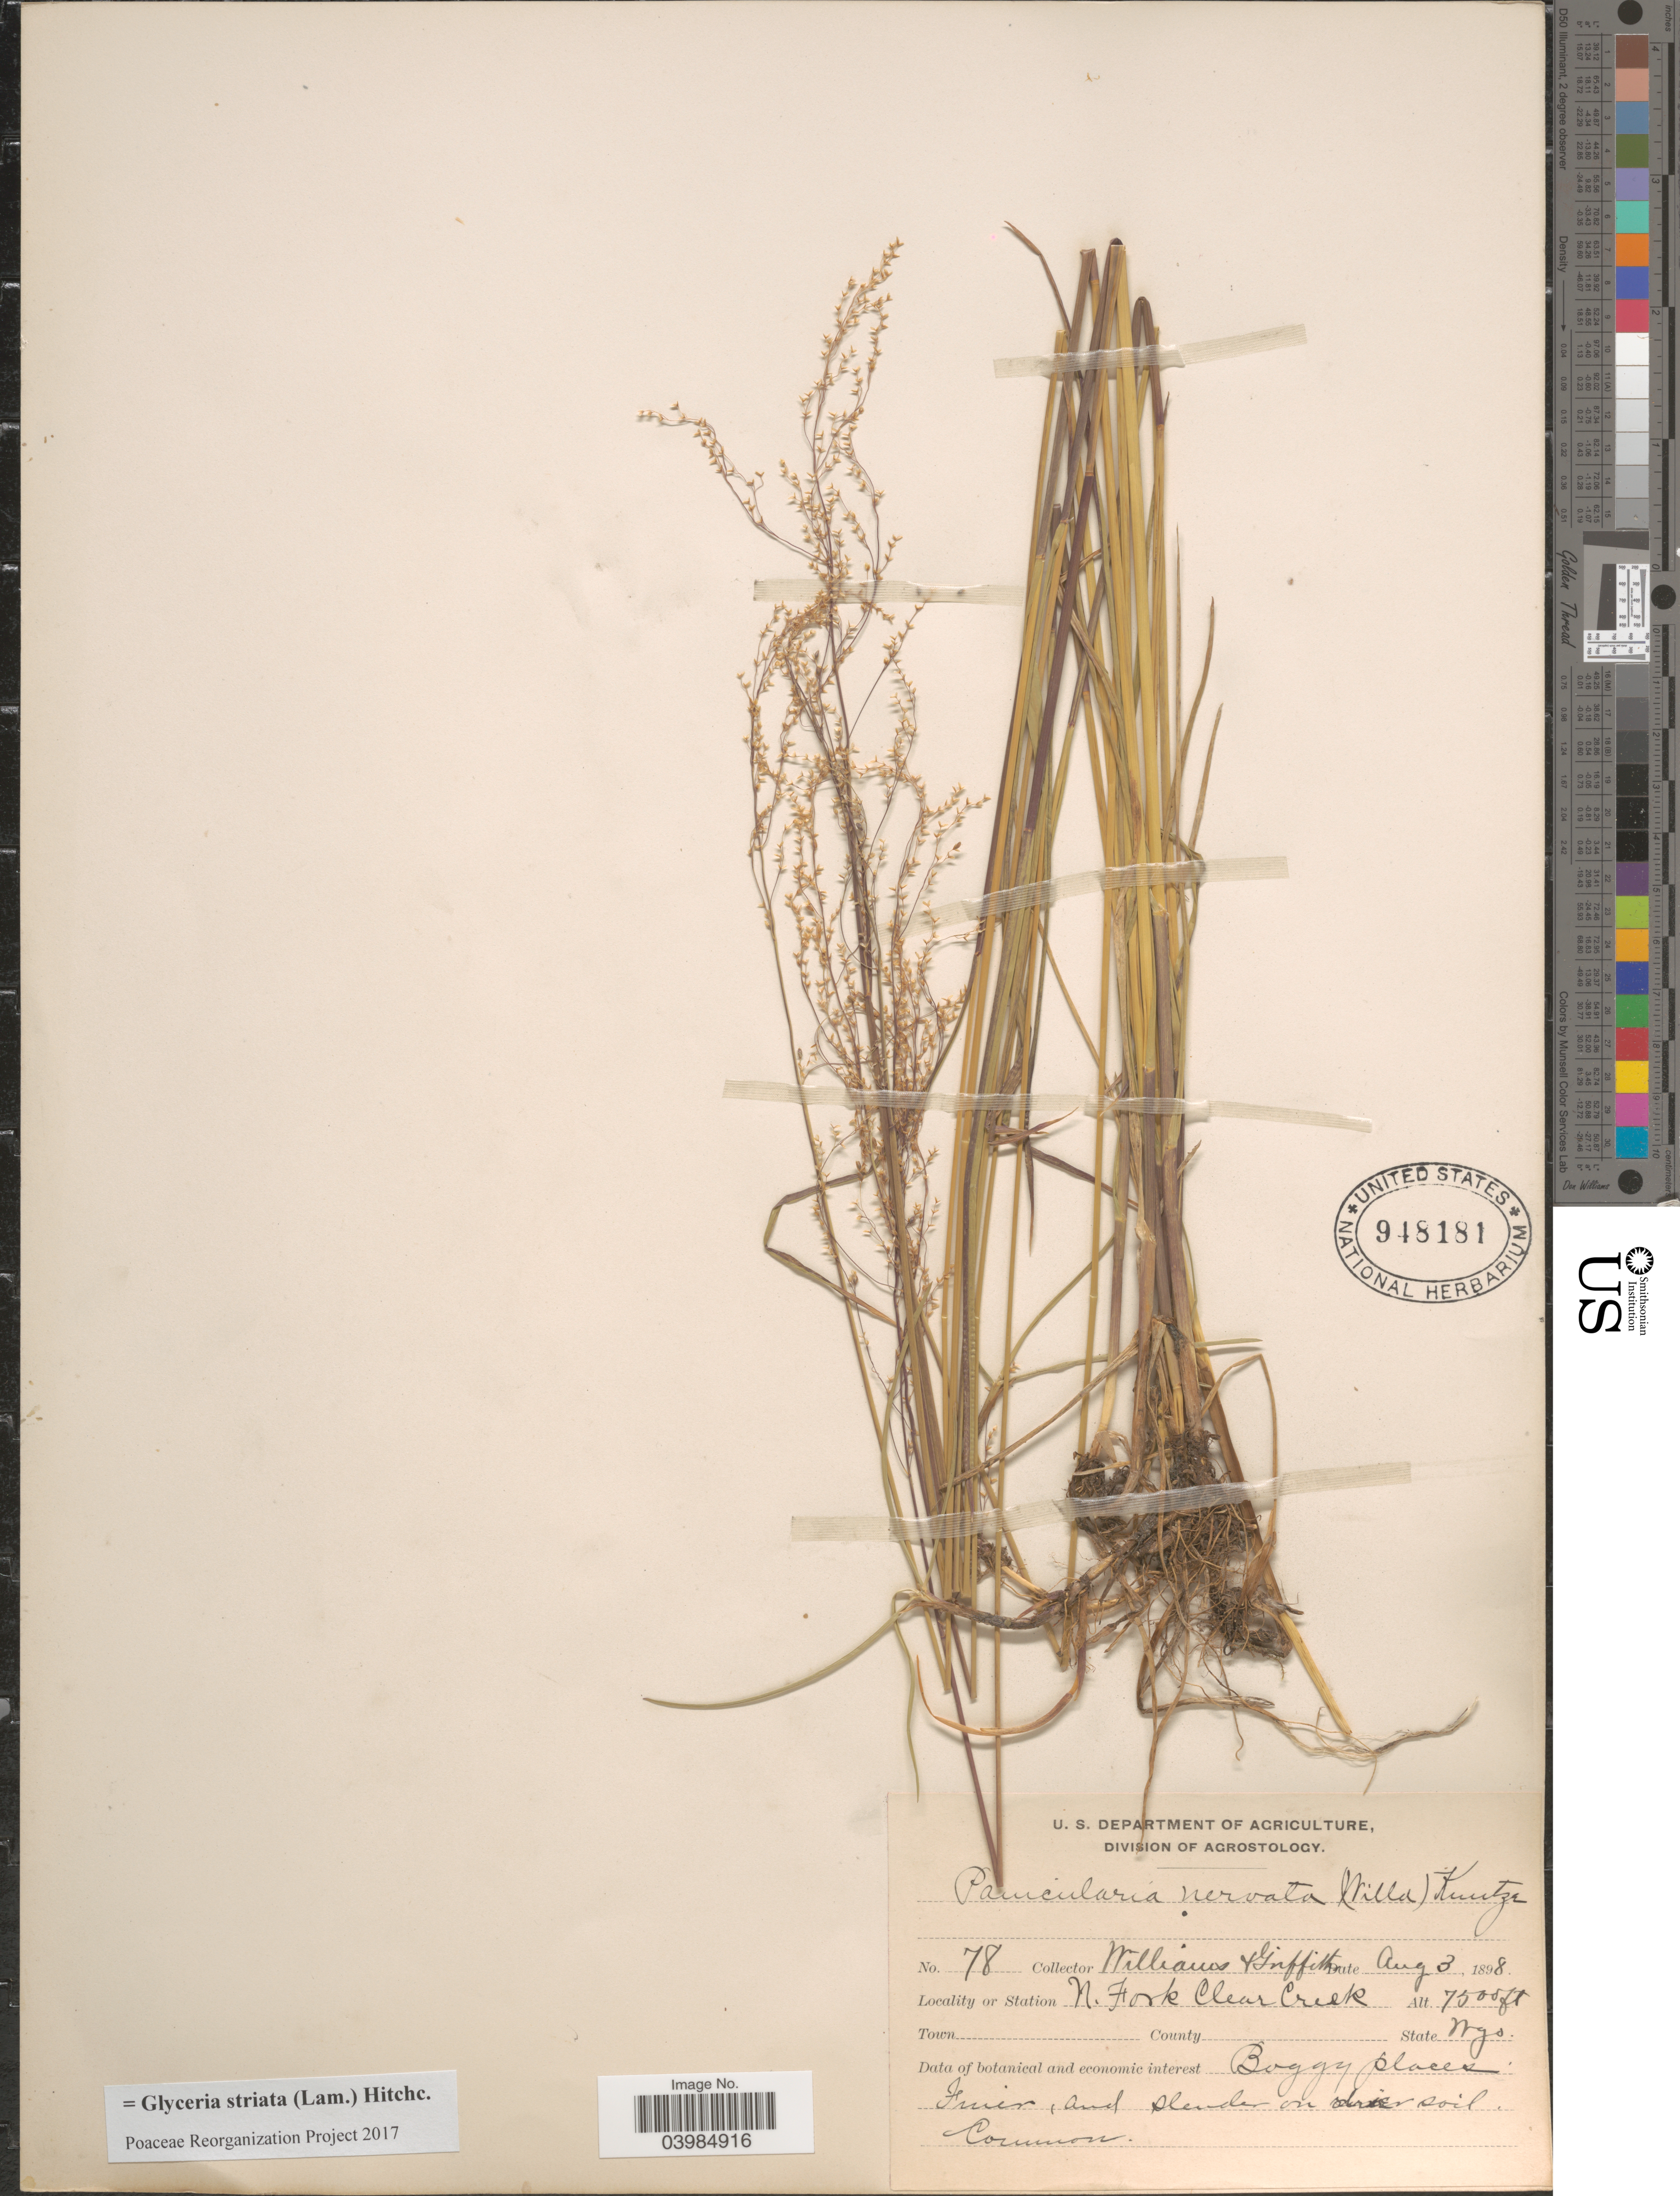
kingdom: Plantae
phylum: Tracheophyta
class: Liliopsida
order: Poales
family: Poaceae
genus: Glyceria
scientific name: Glyceria striata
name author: (Lam.) Hitchc.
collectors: -- Williams & -- Griffiths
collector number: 78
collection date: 1898-08-03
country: United States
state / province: Wyoming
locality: Station N. Fork Clear Creek.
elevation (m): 2286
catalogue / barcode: US 948181